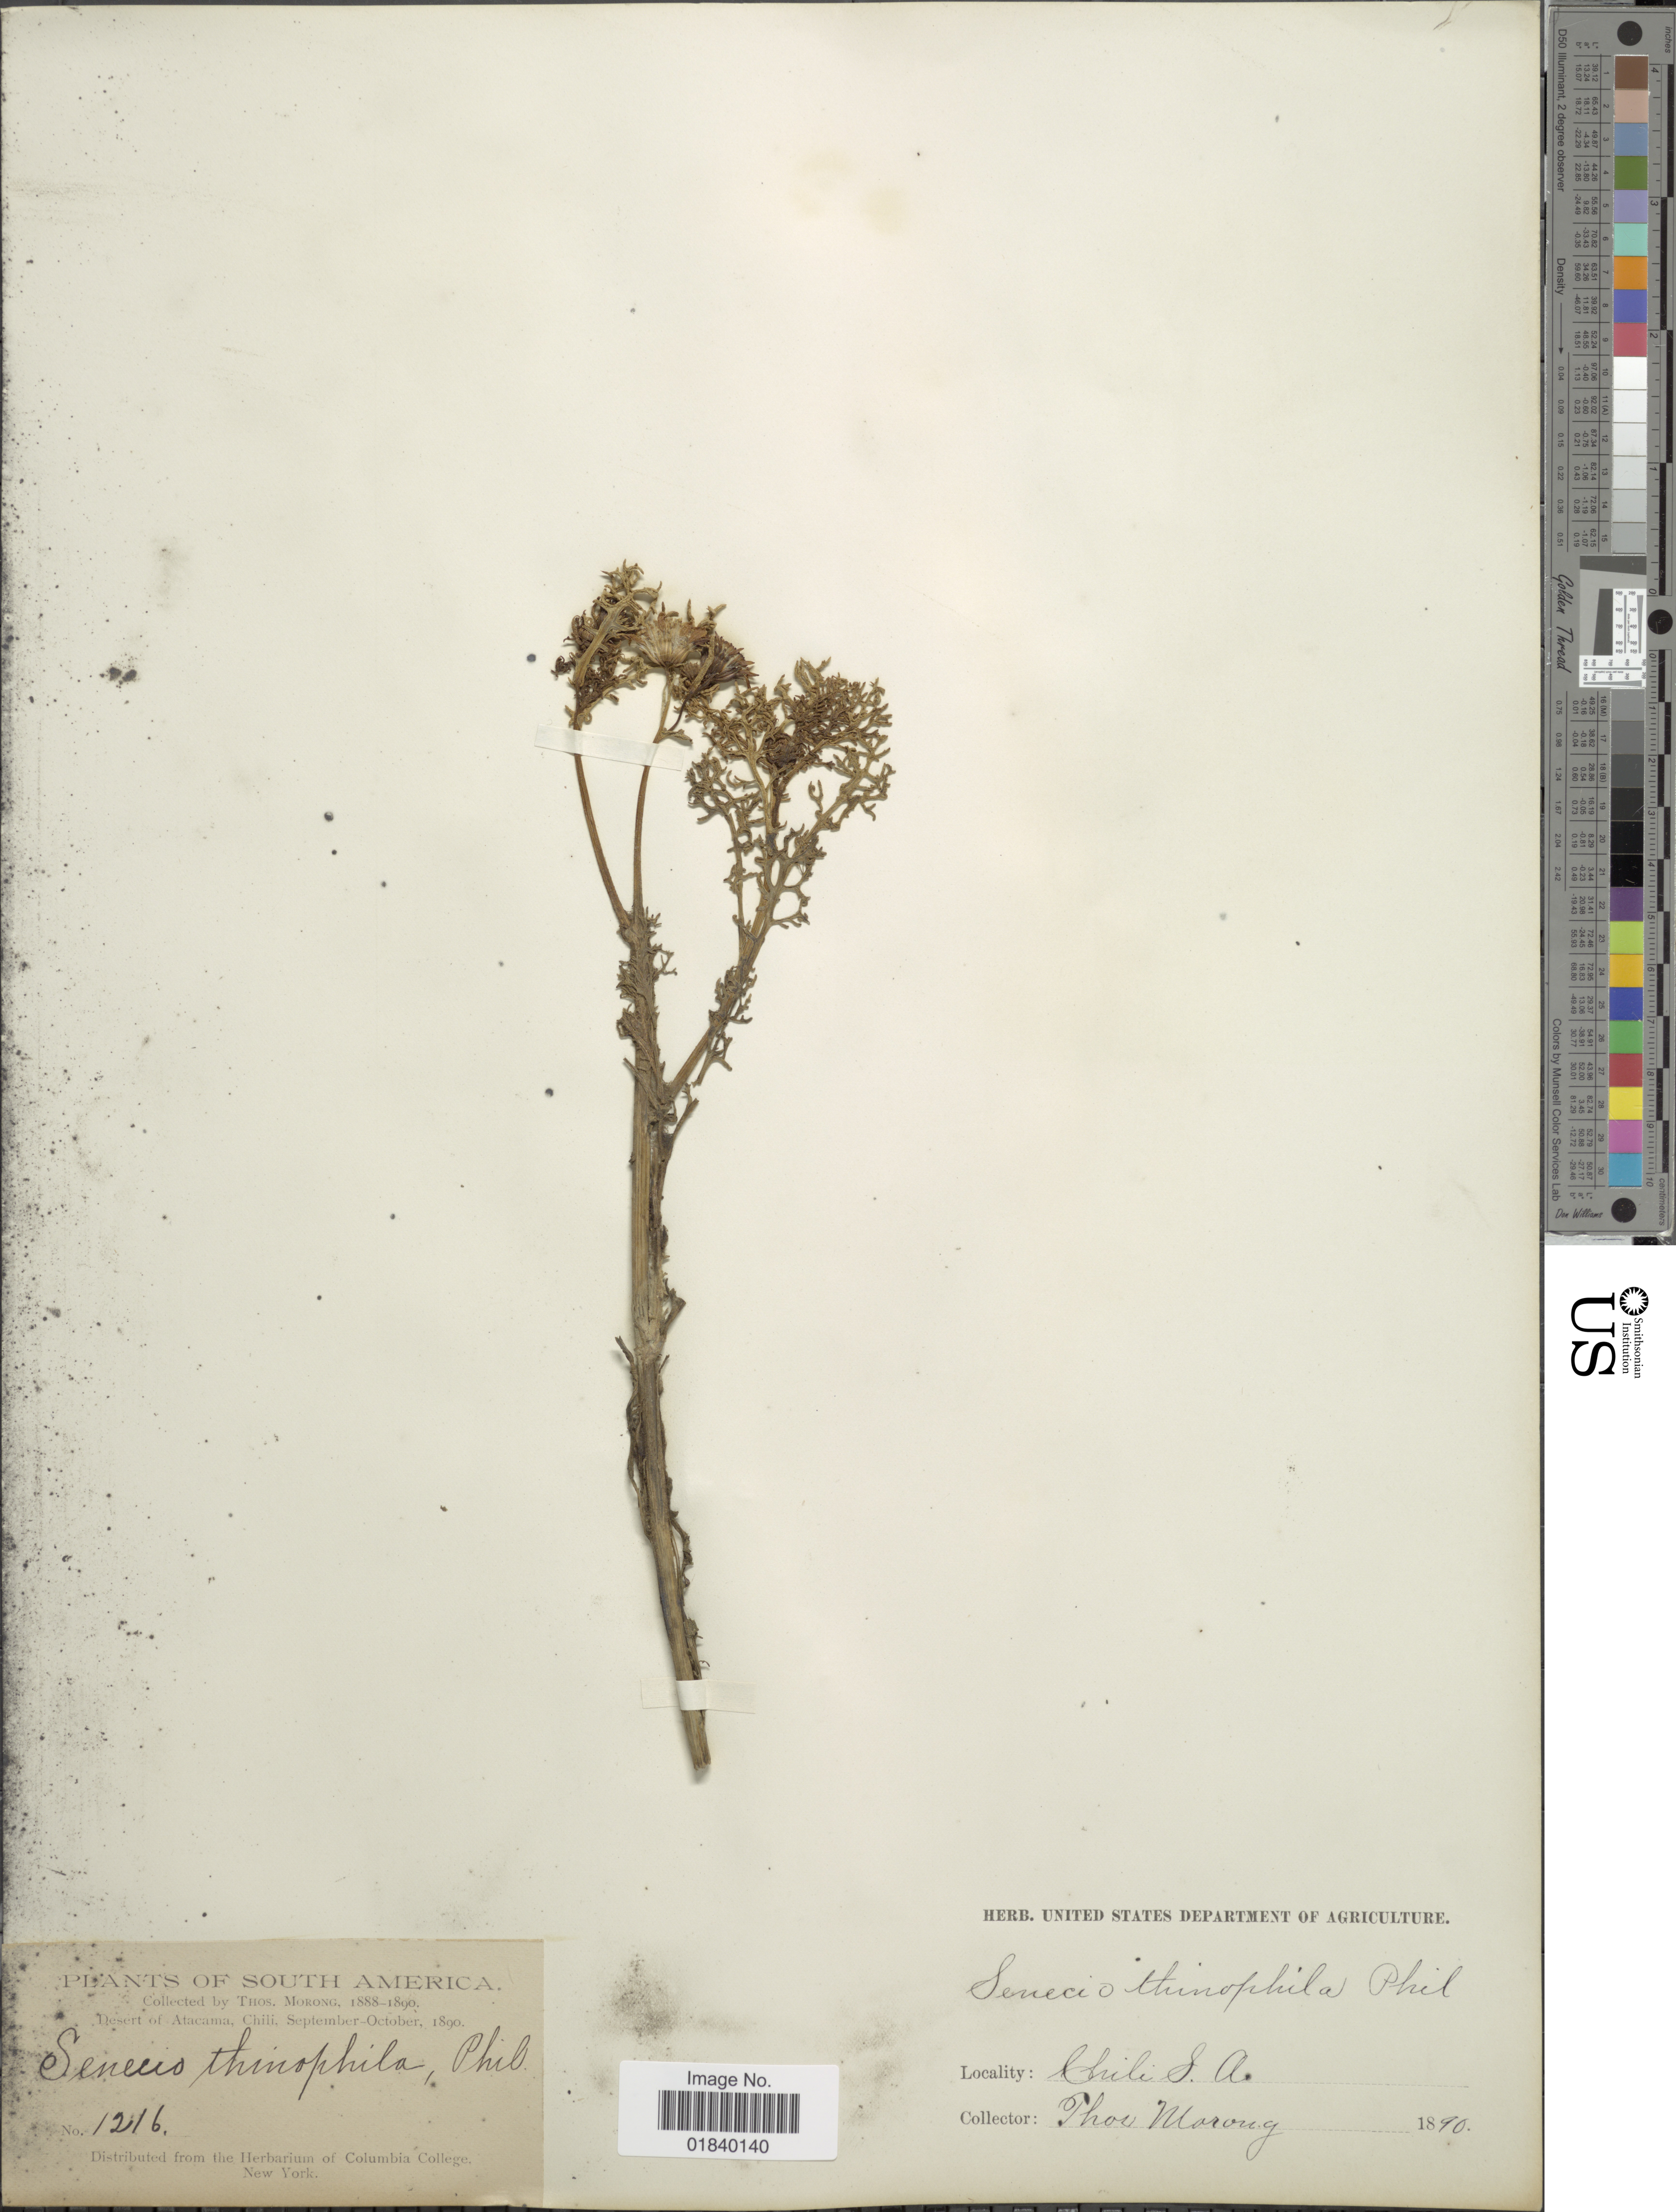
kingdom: Plantae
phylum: Tracheophyta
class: Magnoliopsida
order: Asterales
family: Asteraceae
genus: Senecio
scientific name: Senecio troncosii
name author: Phil.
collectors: T. Morong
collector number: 1216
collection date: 1890-09/1890-10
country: Chile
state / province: Atacama (III)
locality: Desert of Atacama, Chili.